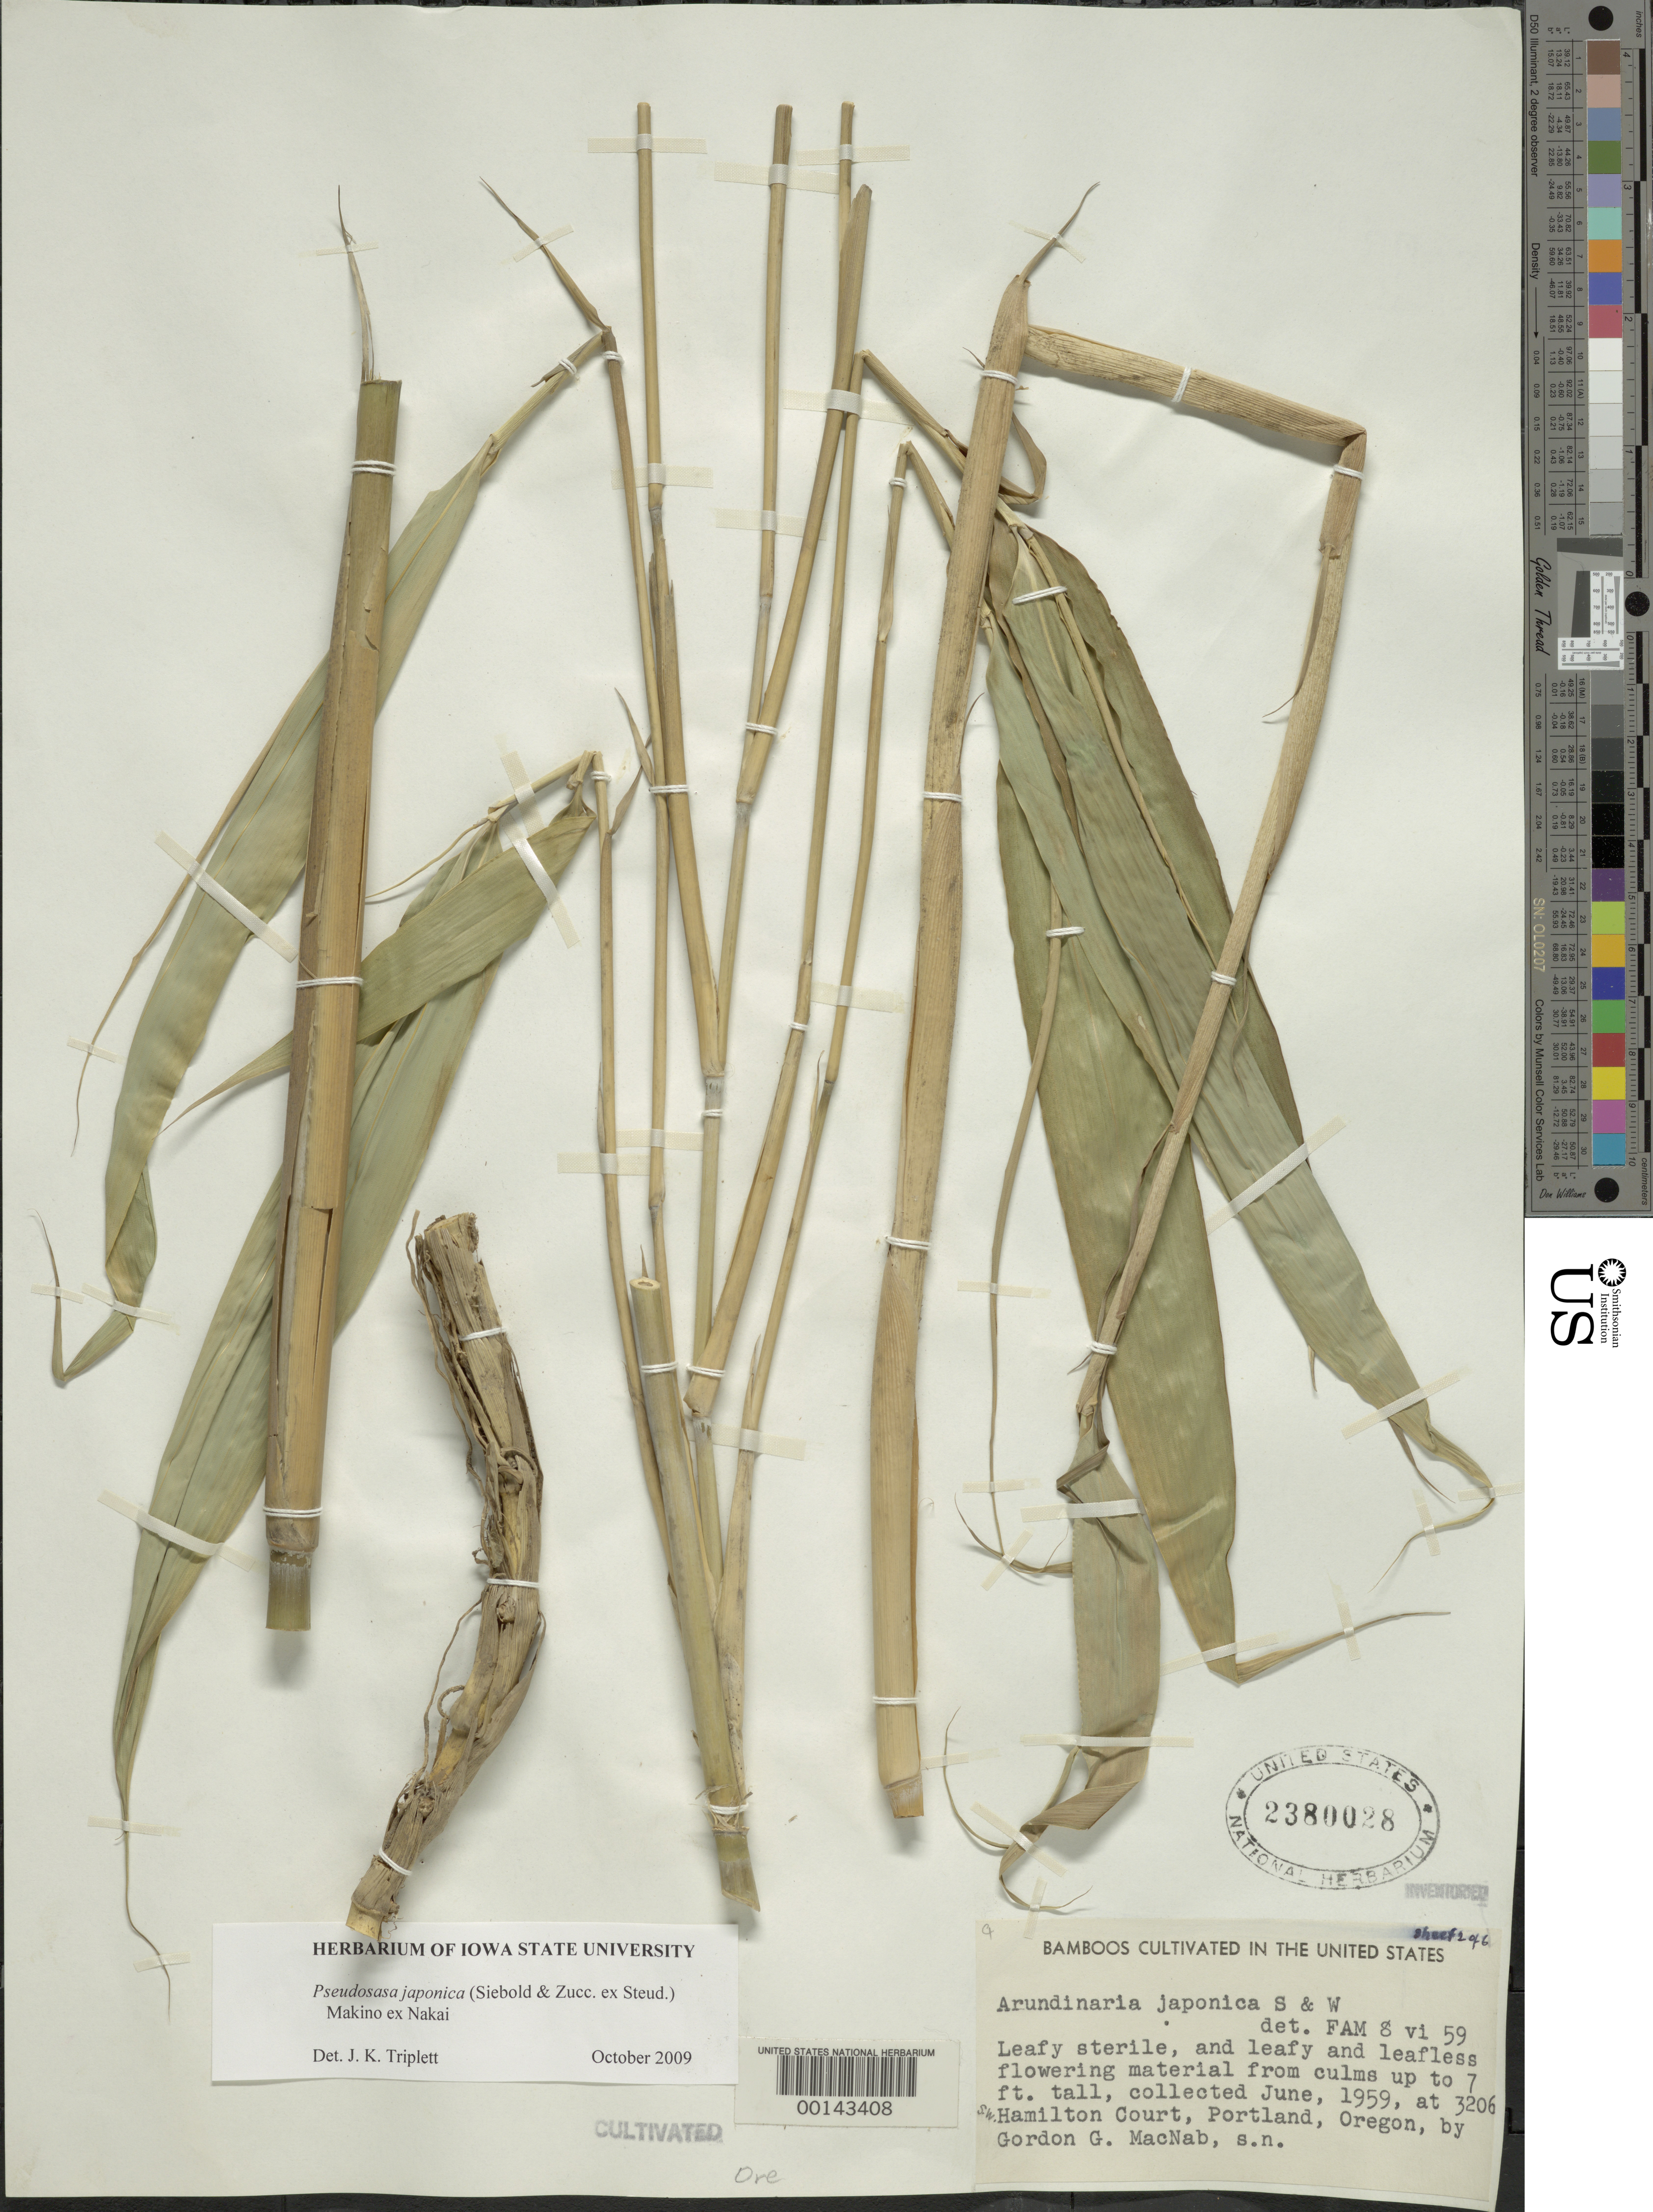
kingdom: Plantae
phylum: Tracheophyta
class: Liliopsida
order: Poales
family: Poaceae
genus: Pseudosasa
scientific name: Pseudosasa japonica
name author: (Siebold & Zucc. ex Steud.) Makino ex Nakai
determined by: Triplett, J. K.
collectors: G. MacNab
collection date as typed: Jun 1959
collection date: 1959-06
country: United States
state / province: Oregon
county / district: Multnomah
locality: Portland, 3206 SW Hamilton Court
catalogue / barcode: US 2380028